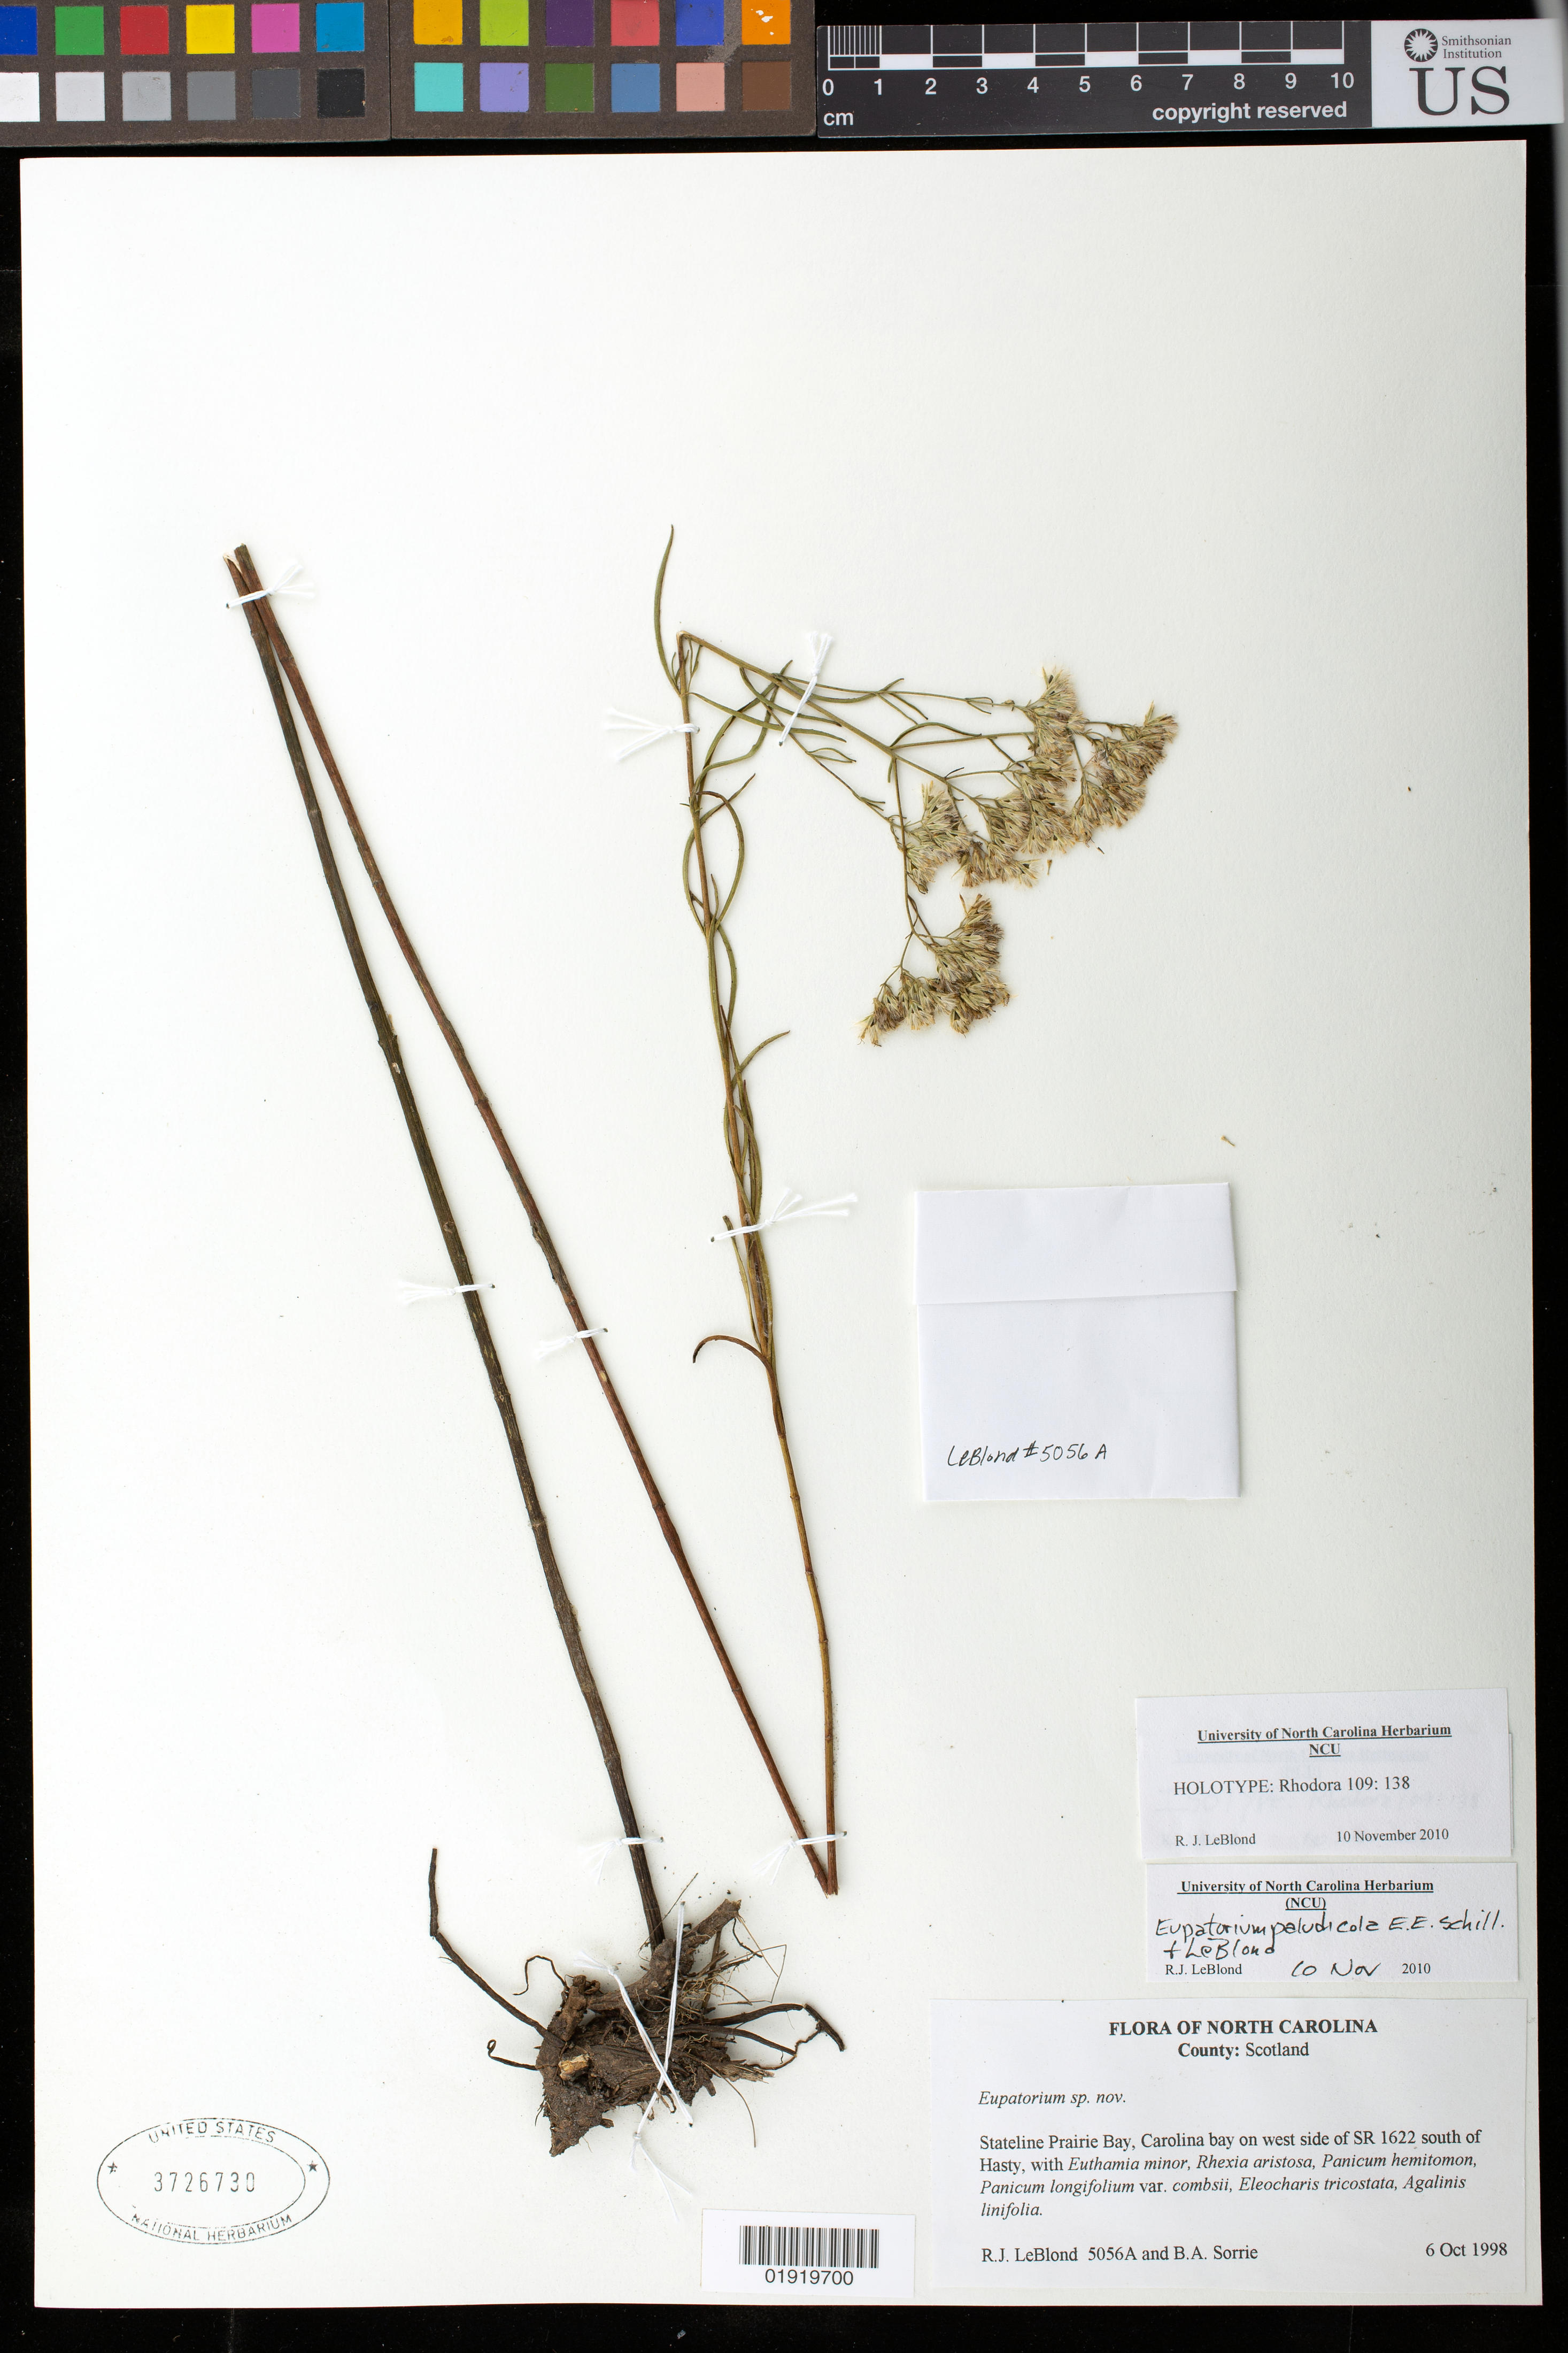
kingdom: Plantae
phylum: Tracheophyta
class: Magnoliopsida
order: Asterales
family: Asteraceae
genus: Eupatorium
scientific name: Eupatorium paludicola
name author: E.E. Schill. & LeBlond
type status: Holotype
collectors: R. J. LeBlond & B. A. Sorrie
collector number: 5056A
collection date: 1998-10-06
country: United States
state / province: North Carolina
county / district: Scotland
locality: Stateline Prairie Bay, Carolina bay on west side of SR 1622 south of Hasty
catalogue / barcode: US 3726730